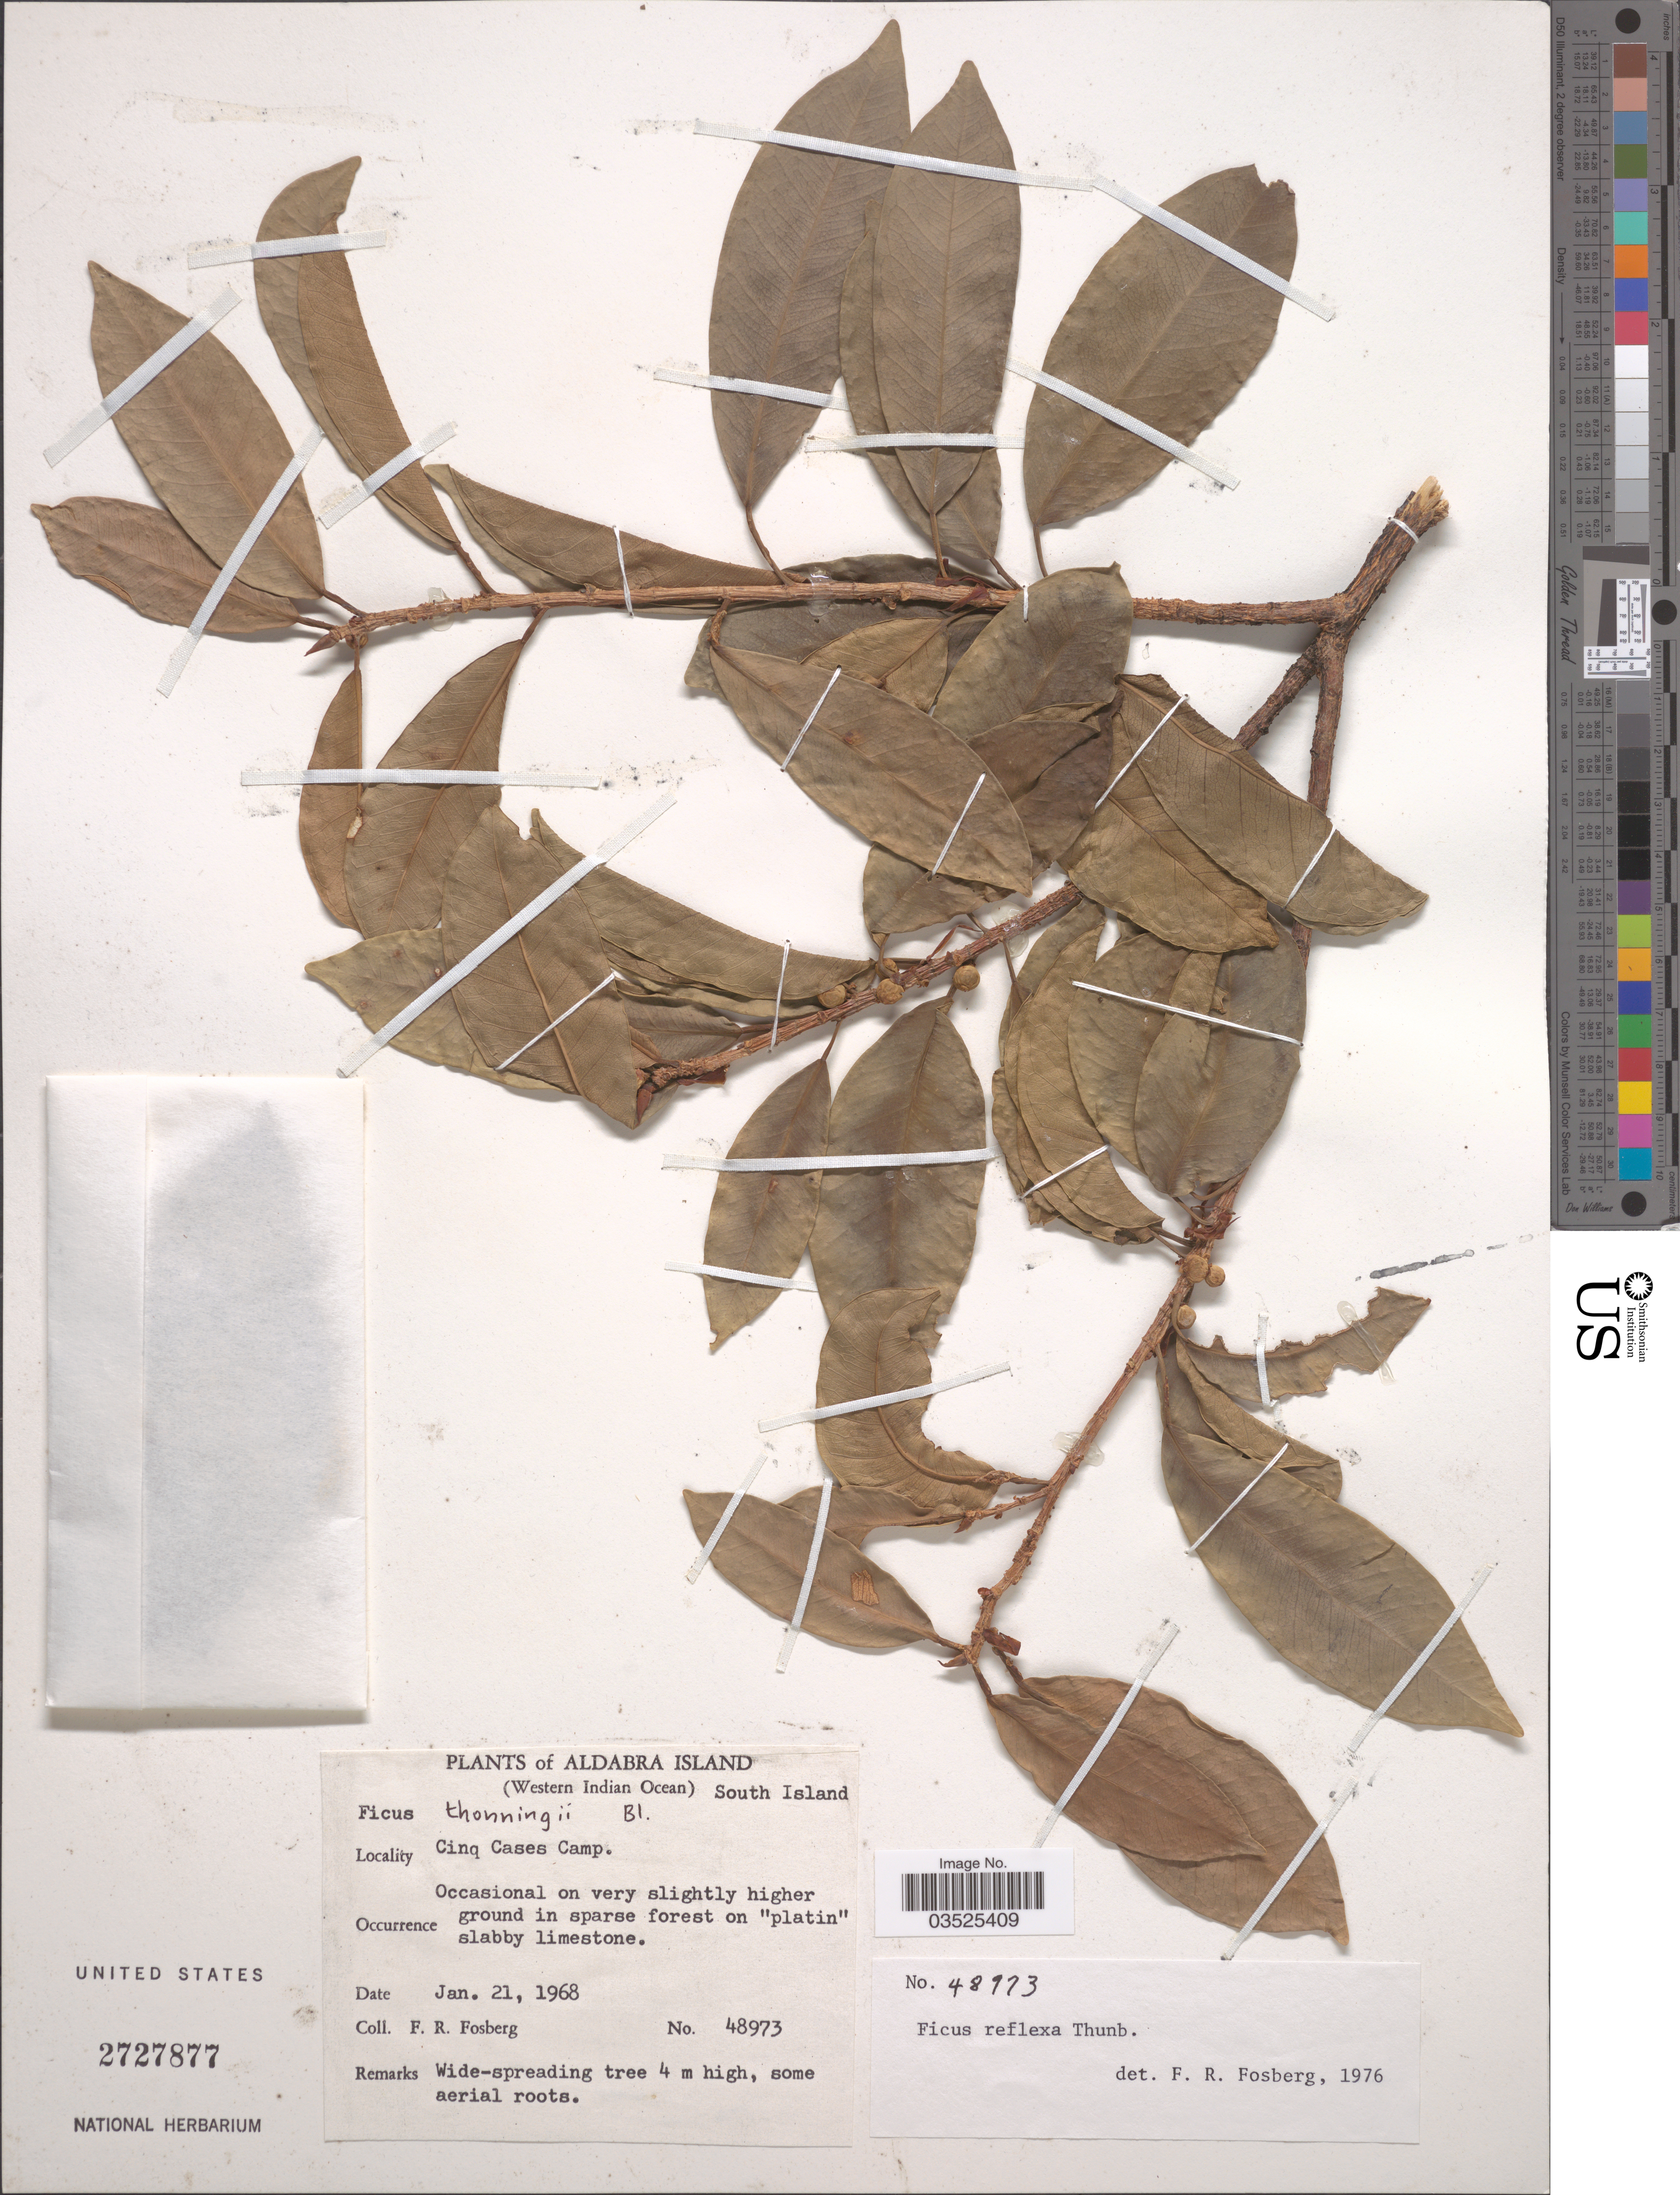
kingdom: Plantae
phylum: Tracheophyta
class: Magnoliopsida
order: Rosales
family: Moraceae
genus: Ficus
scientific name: Ficus reflexa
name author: Thunb.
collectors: F. R. Fosberg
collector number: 48973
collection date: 1968-01-21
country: Seychelles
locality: Aldabra Island (Western Indian Ocean), South Island. Cinq Cases Camp.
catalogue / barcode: US 2727877